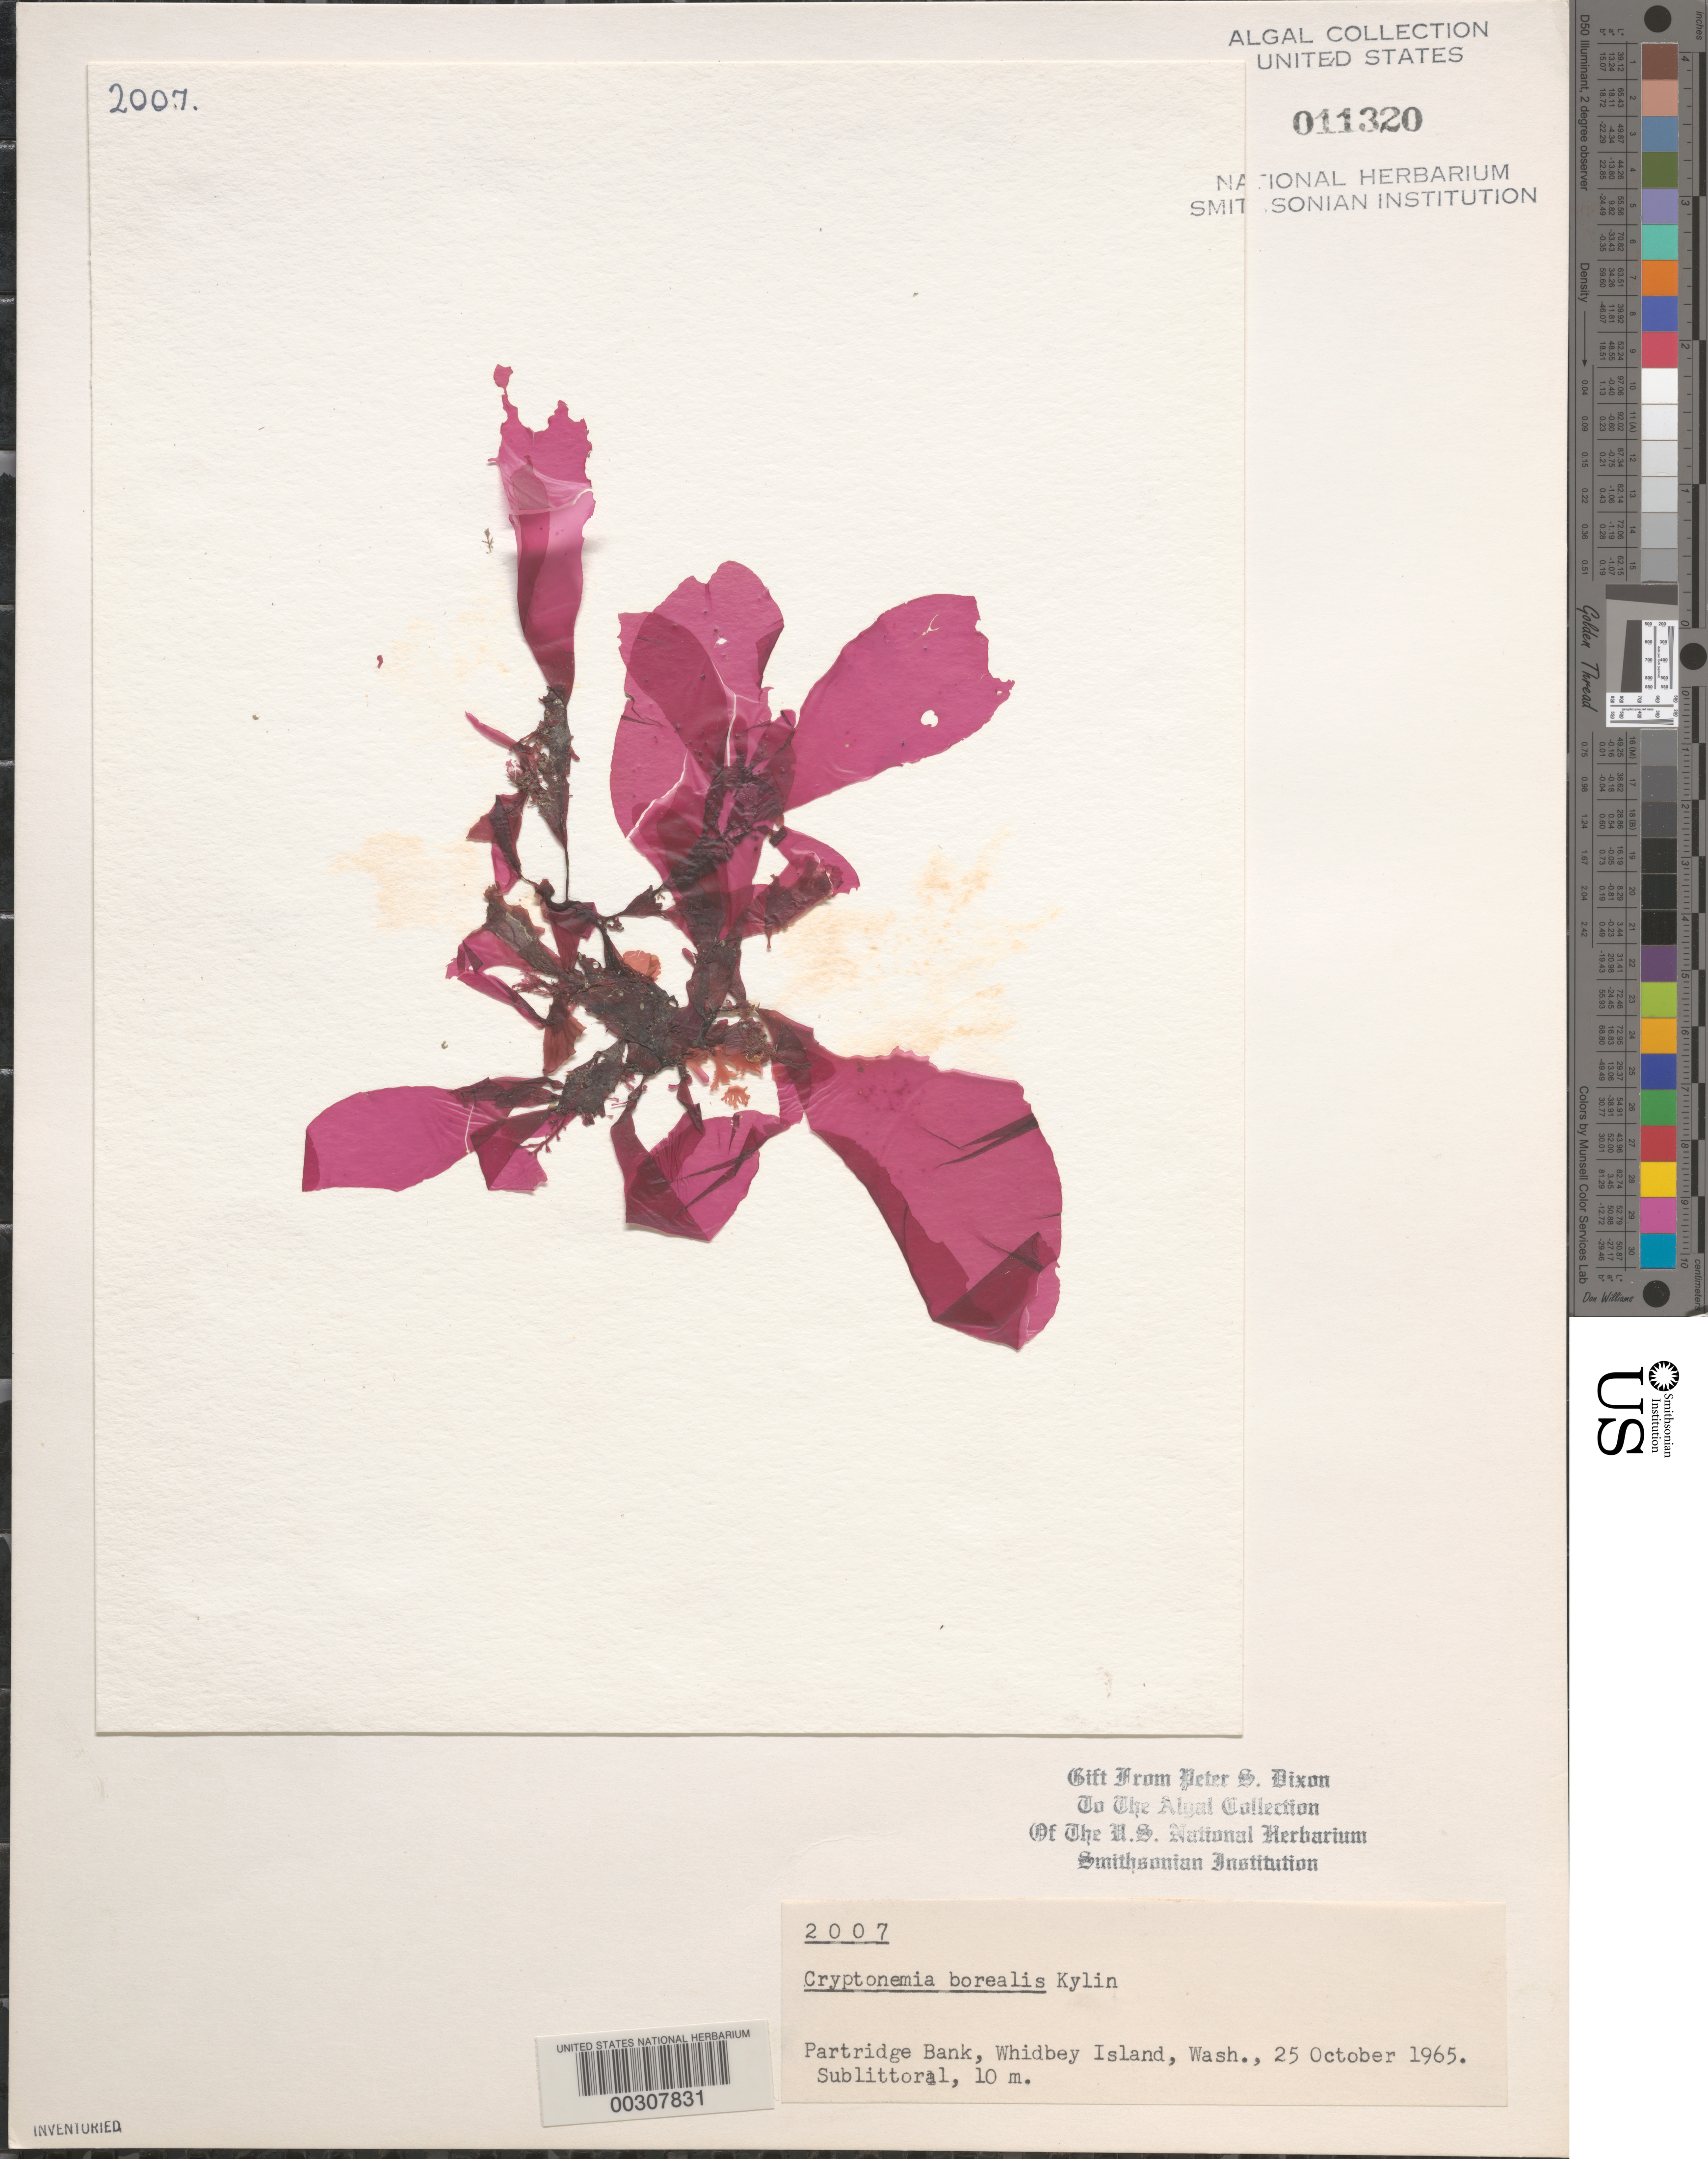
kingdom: Plantae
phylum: Rhodophyta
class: Florideophyceae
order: Halymeniales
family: Halymeniaceae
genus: Cryptonemia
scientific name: Cryptonemia borealis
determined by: Dixon, P. S.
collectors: P. S. Dixon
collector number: PSD 2007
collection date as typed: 25 Oct 1965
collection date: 1965-10-25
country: United States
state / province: Washington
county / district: Island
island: Whidbey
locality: Partridge Bank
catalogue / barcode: US 11320